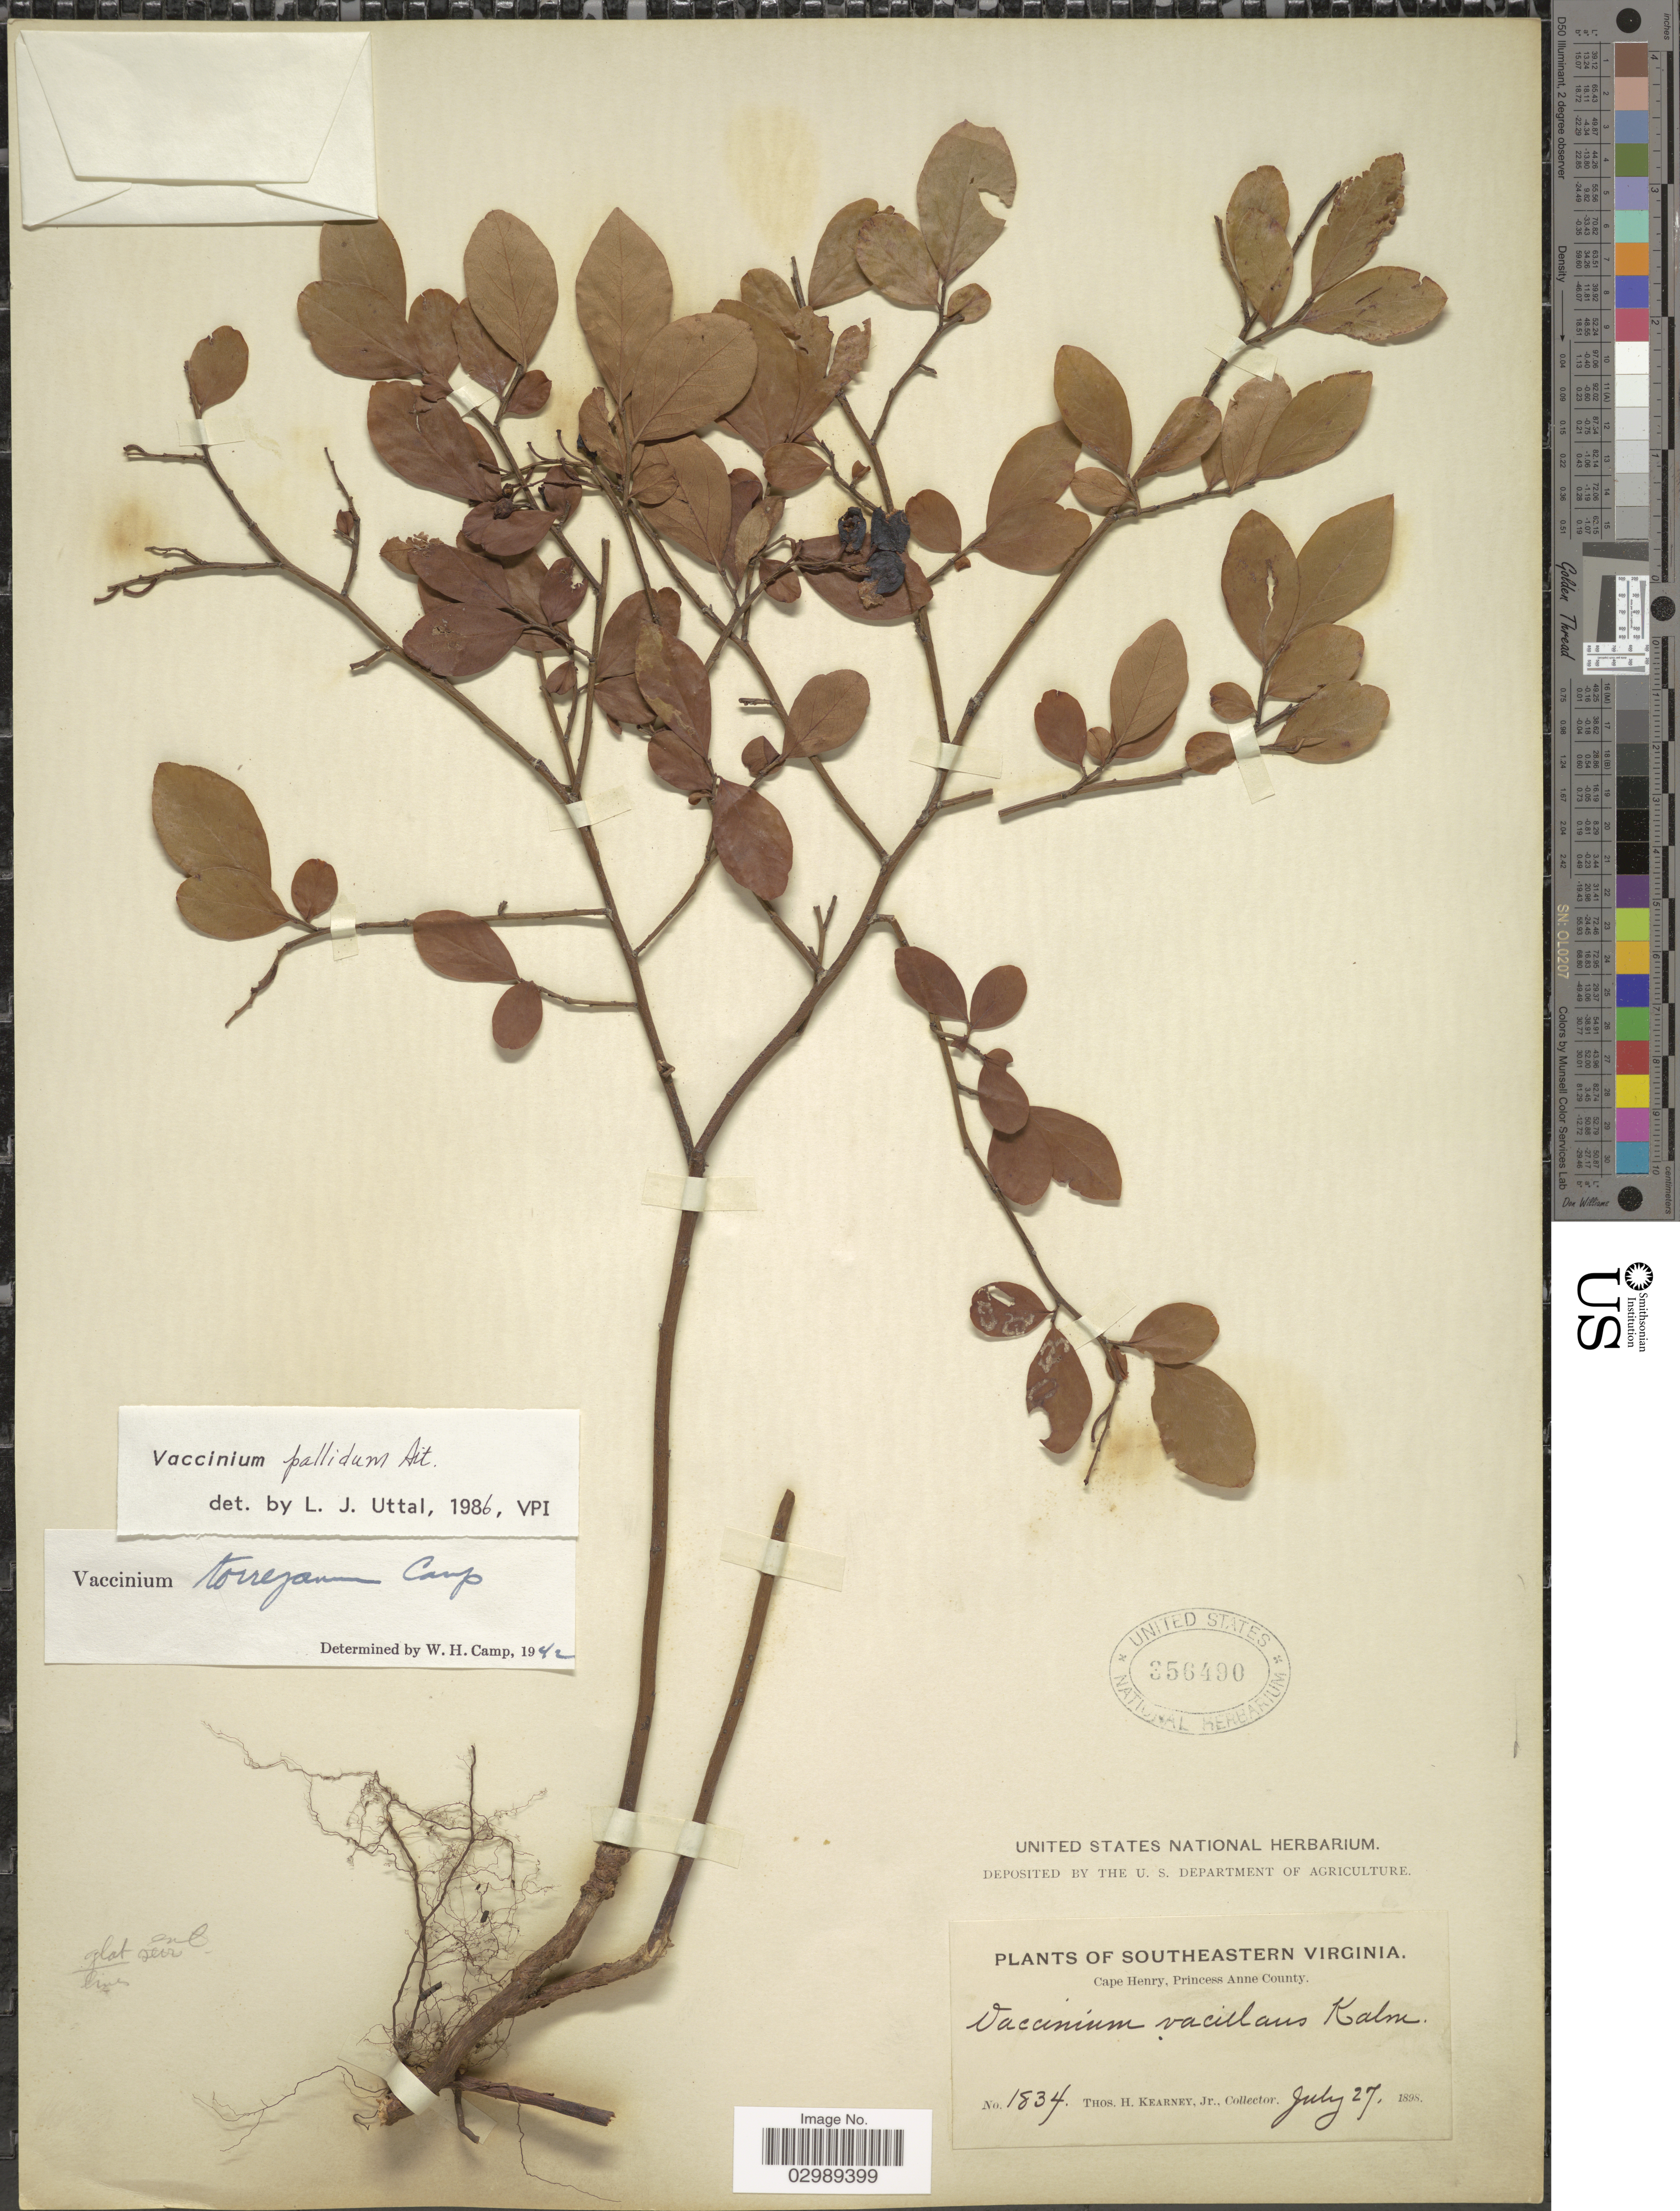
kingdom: Plantae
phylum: Tracheophyta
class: Magnoliopsida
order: Ericales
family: Ericaceae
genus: Vaccinium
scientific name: Vaccinium pallidum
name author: Aiton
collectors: T. H. Kearney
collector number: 1834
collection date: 1898-07-27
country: United States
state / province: Virginia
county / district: City of Virginia Beach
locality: Southeastern Virginia, Cape Henry, Princess Anne County.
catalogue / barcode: US 356490